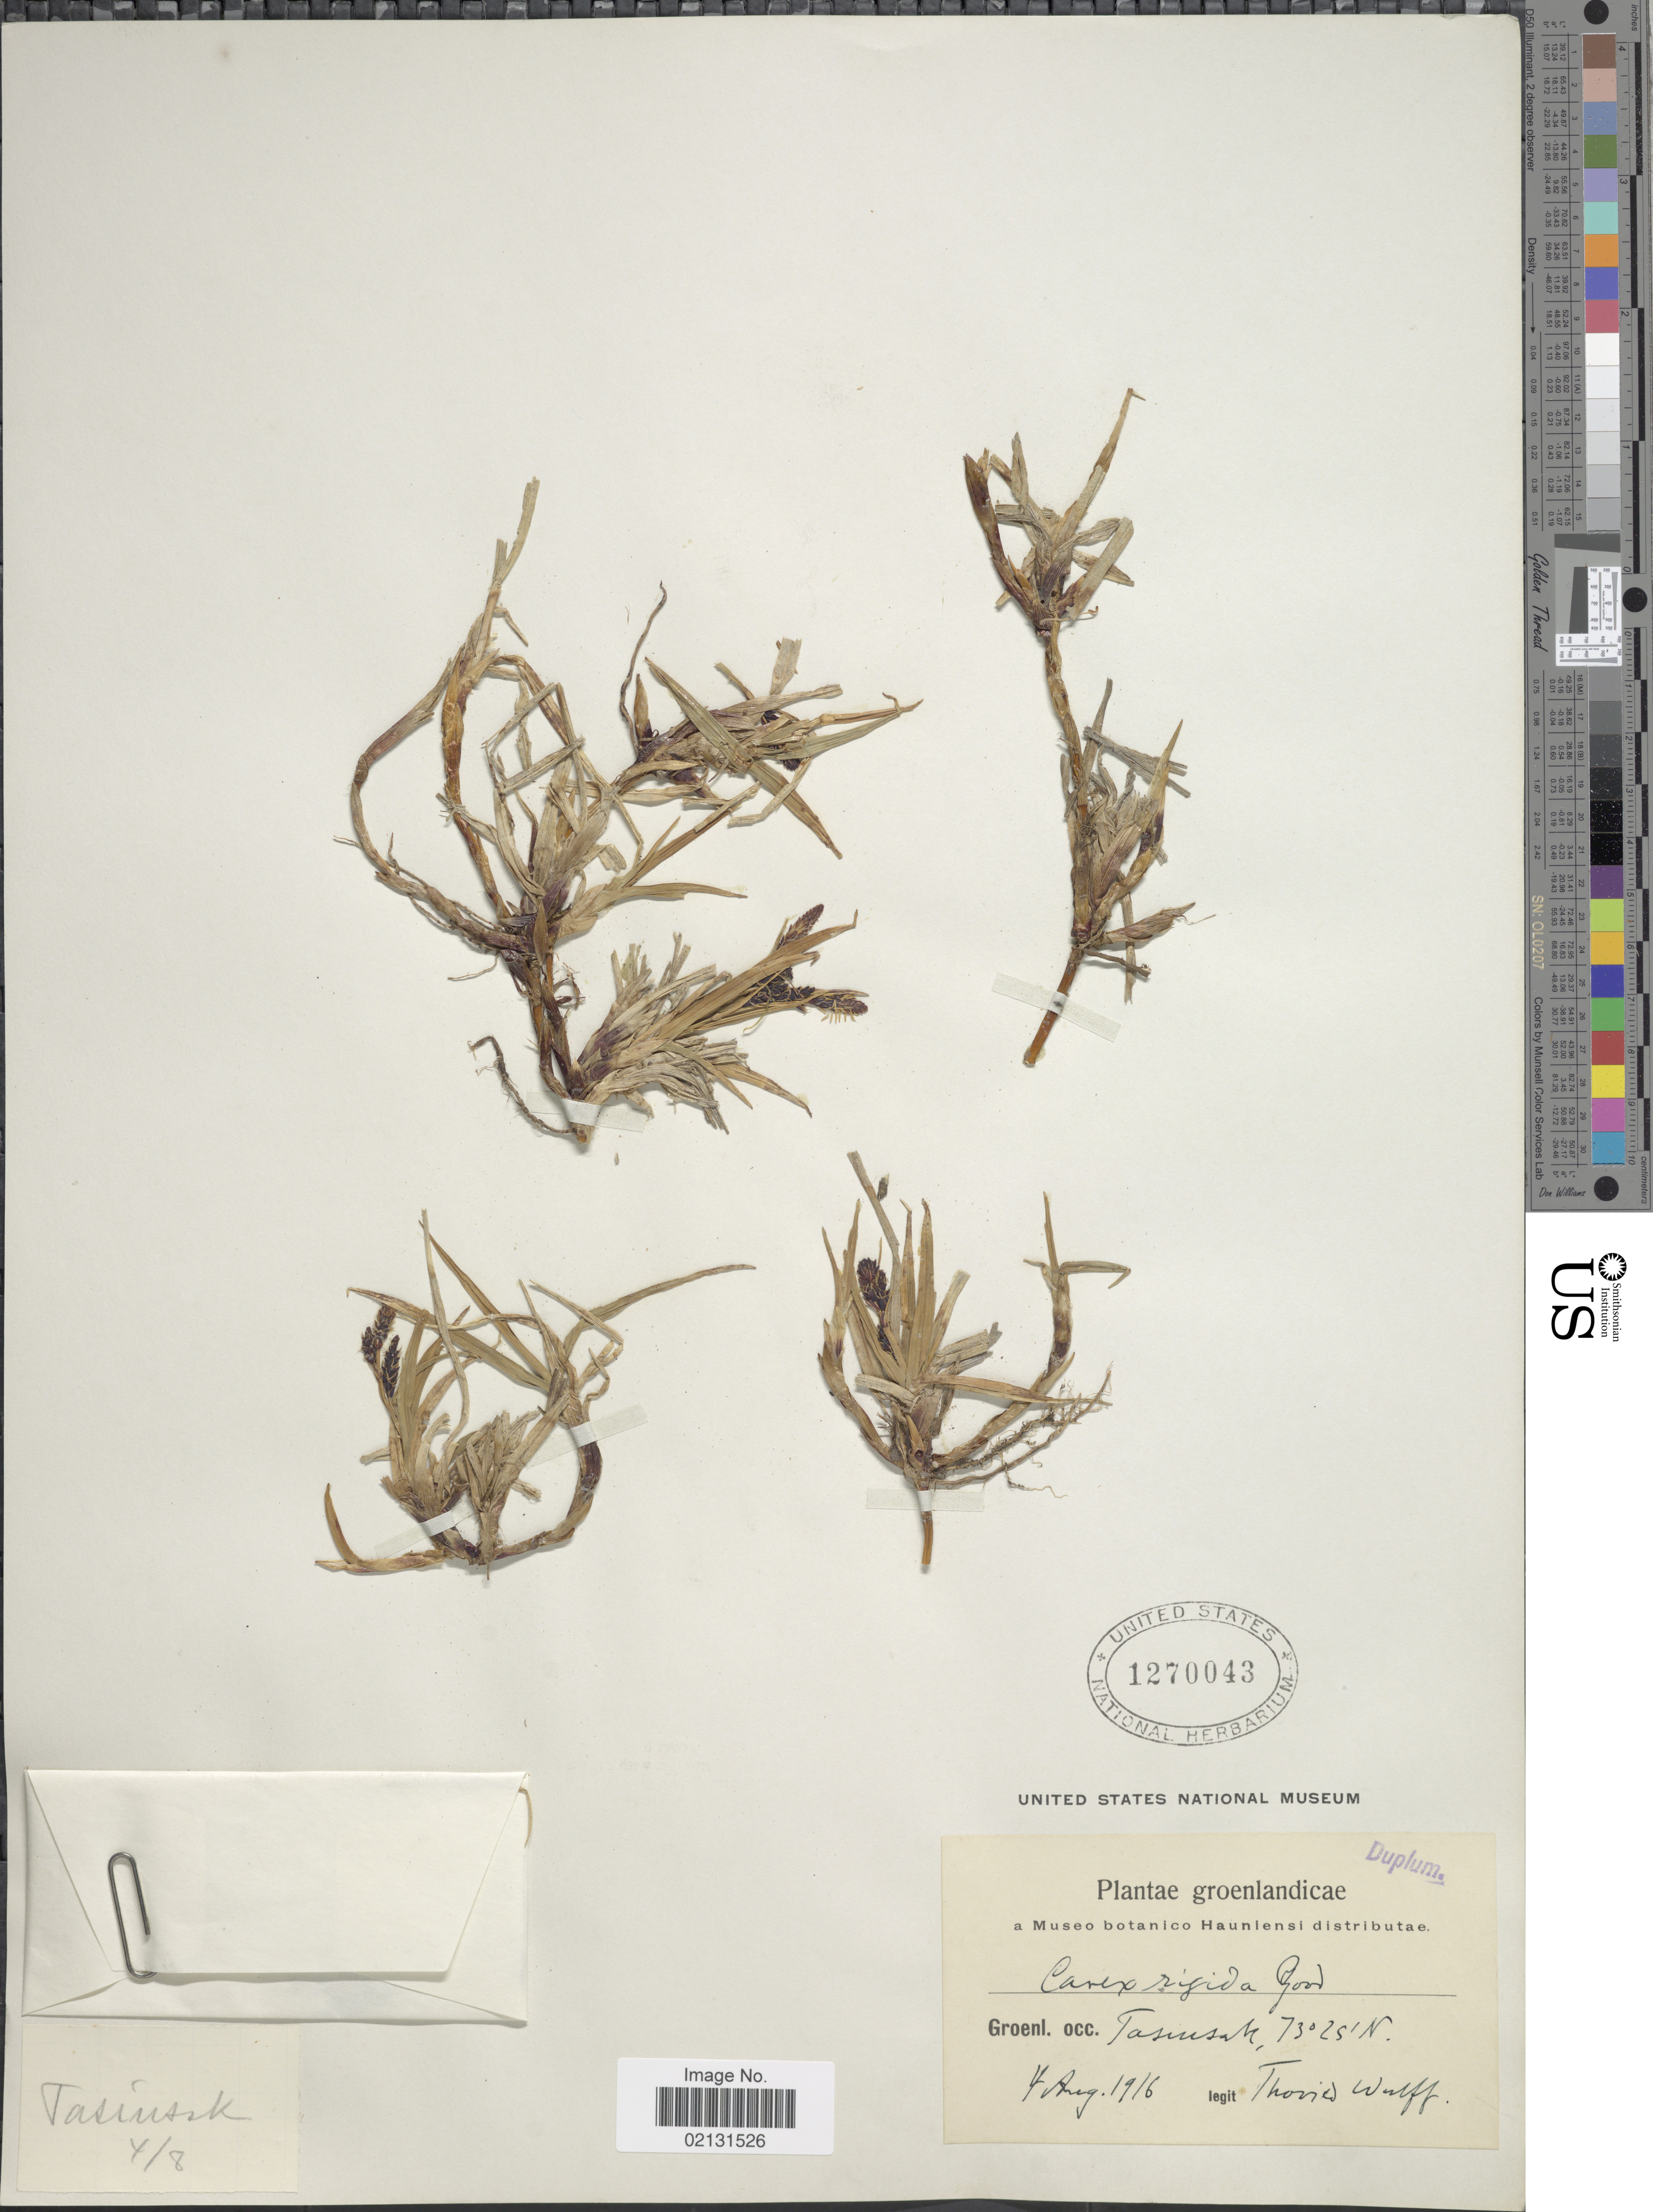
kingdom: Plantae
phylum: Tracheophyta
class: Liliopsida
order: Poales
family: Cyperaceae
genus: Carex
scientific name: Carex bigelowii subsp. bigelowii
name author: Torr. ex Schwein.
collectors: T. Wulff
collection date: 1916-08-04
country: Greenland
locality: Groenl. occ. Tasiusak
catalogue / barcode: US 1270043